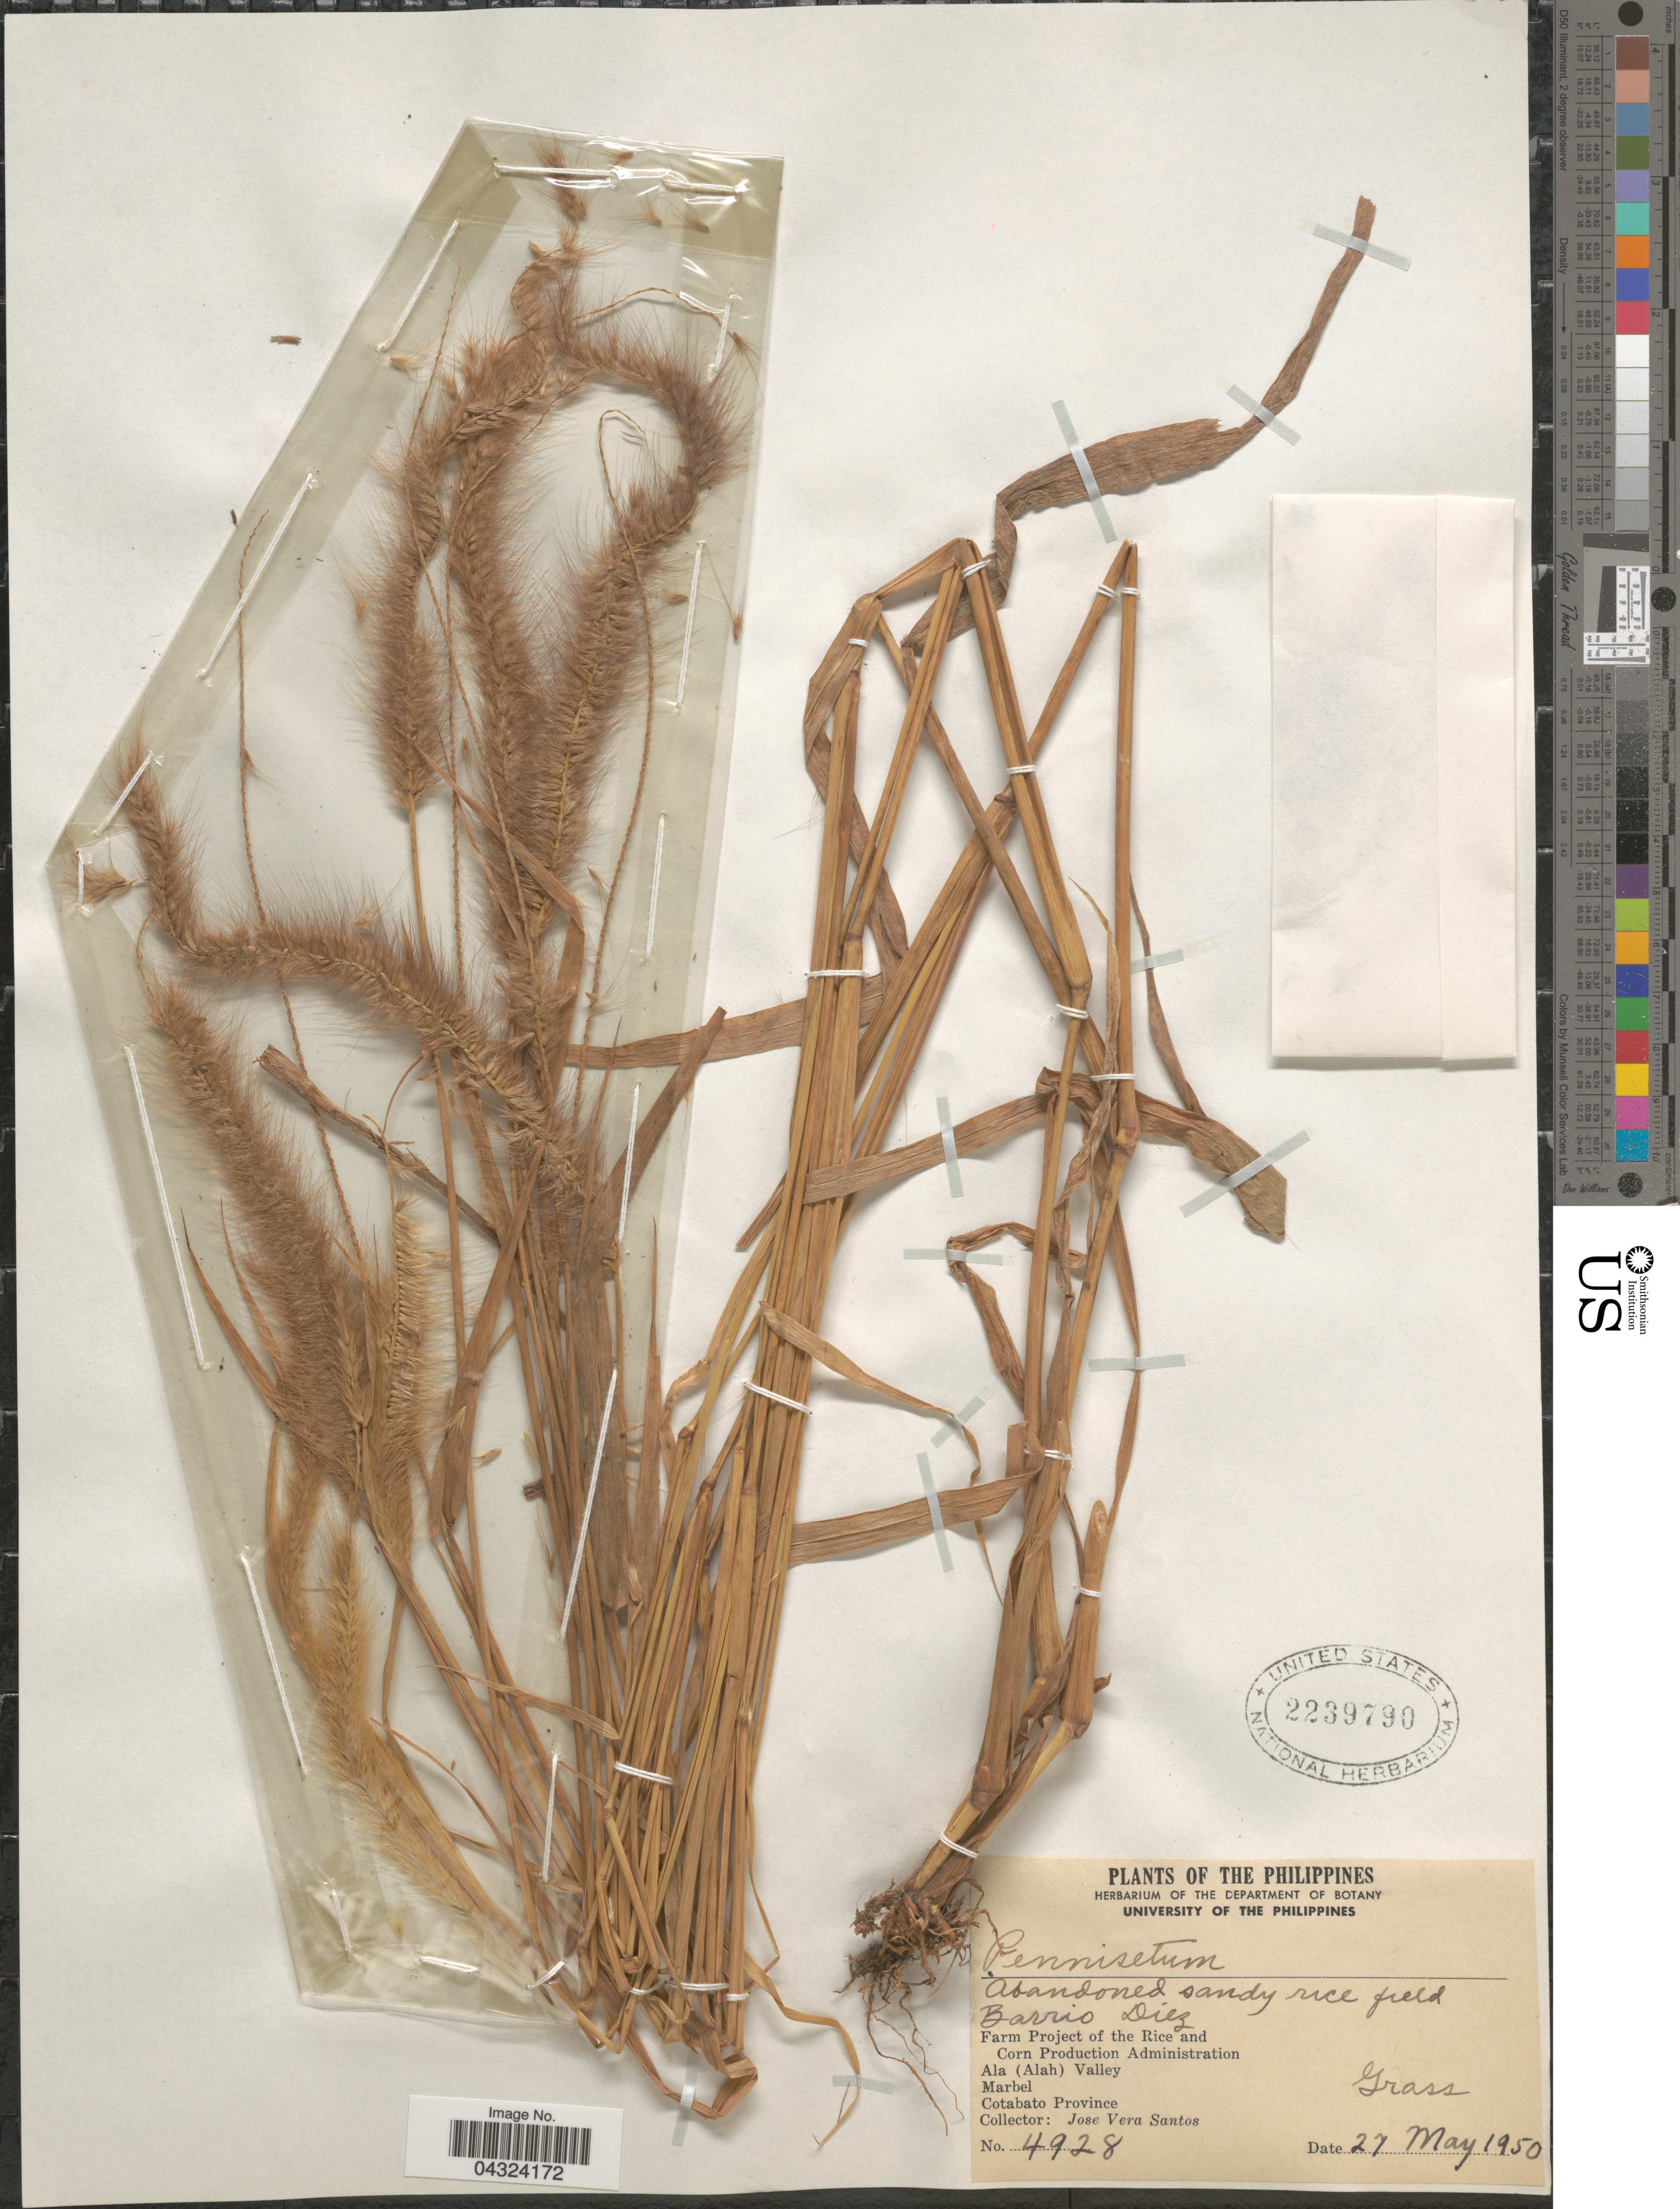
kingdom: Plantae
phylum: Tracheophyta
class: Liliopsida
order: Poales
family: Poaceae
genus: Cenchrus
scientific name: Cenchrus sp.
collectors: J. Santos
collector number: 4928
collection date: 1950-05-27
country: Philippines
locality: Barrio Diez. Ala (Alah) Valley. Marbel. Cotabato Province.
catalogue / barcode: US 2239790